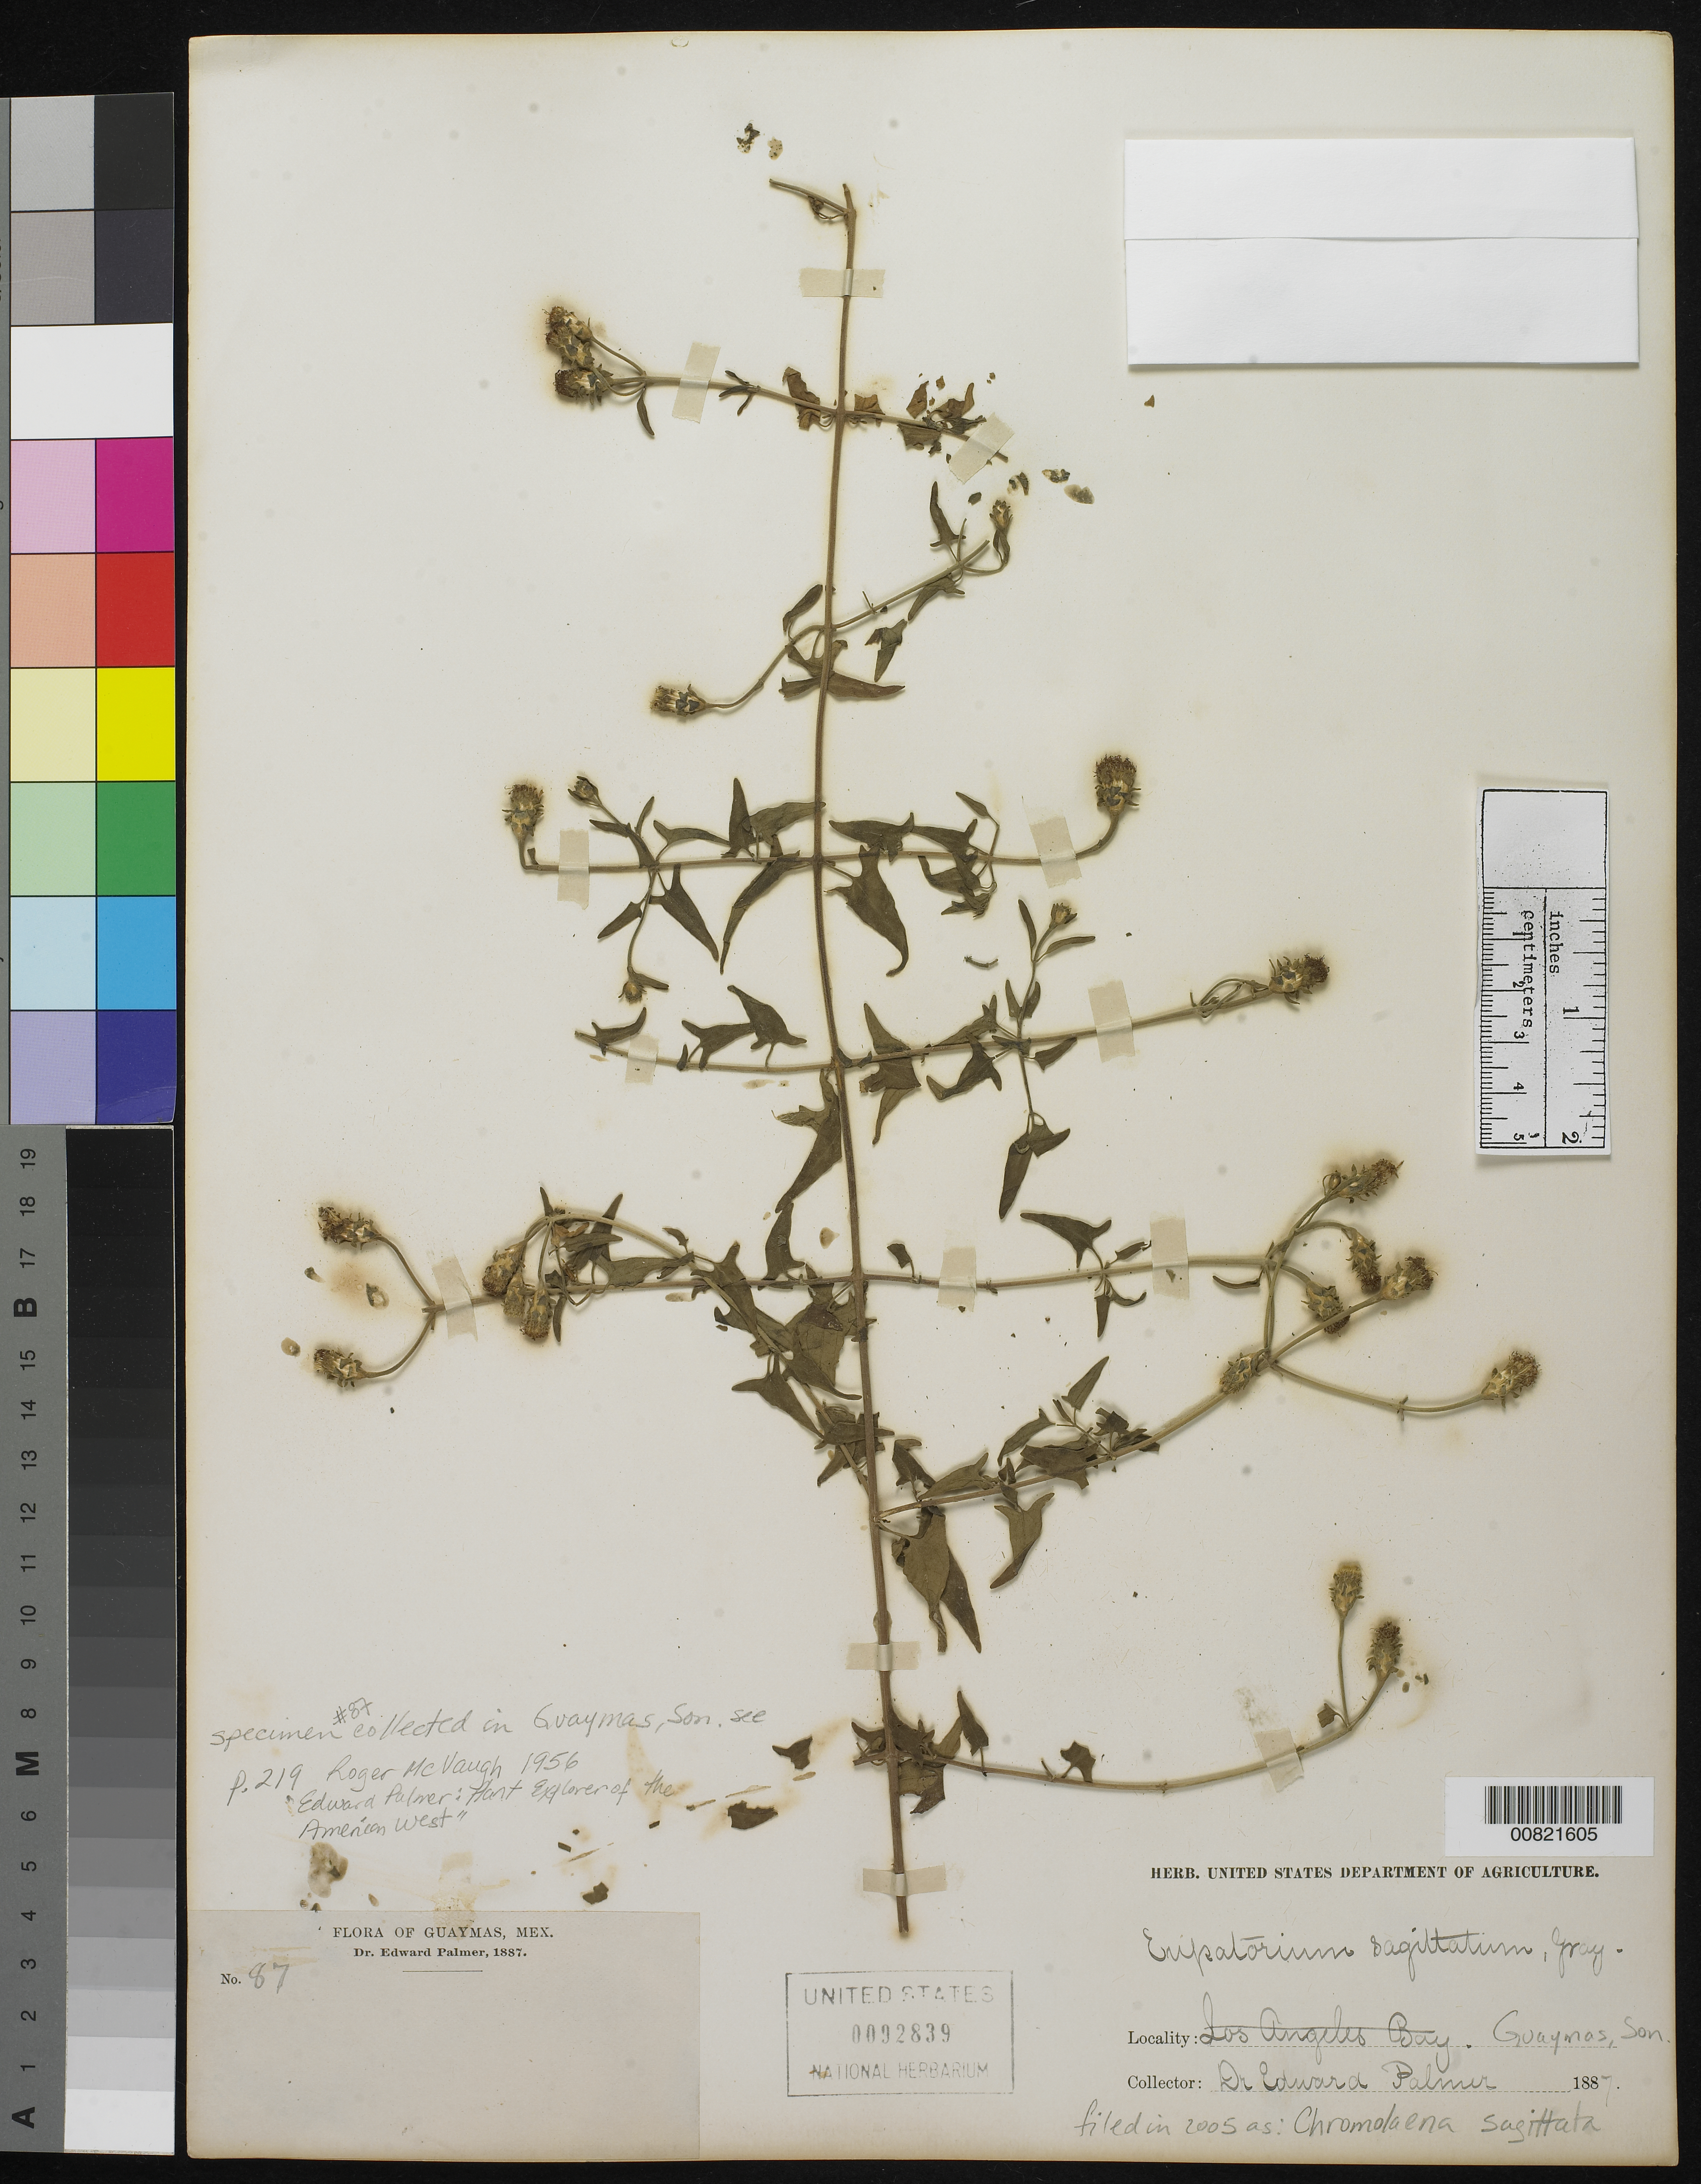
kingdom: Plantae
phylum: Tracheophyta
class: Magnoliopsida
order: Asterales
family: Asteraceae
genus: Chromolaena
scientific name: Chromolaena sagittata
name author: (A. Gray) R.M. King & H. Rob.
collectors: E. Palmer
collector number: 87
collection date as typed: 1887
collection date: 1887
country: Mexico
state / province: Sonora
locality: Guaymas, Sonora.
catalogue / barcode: US 92839